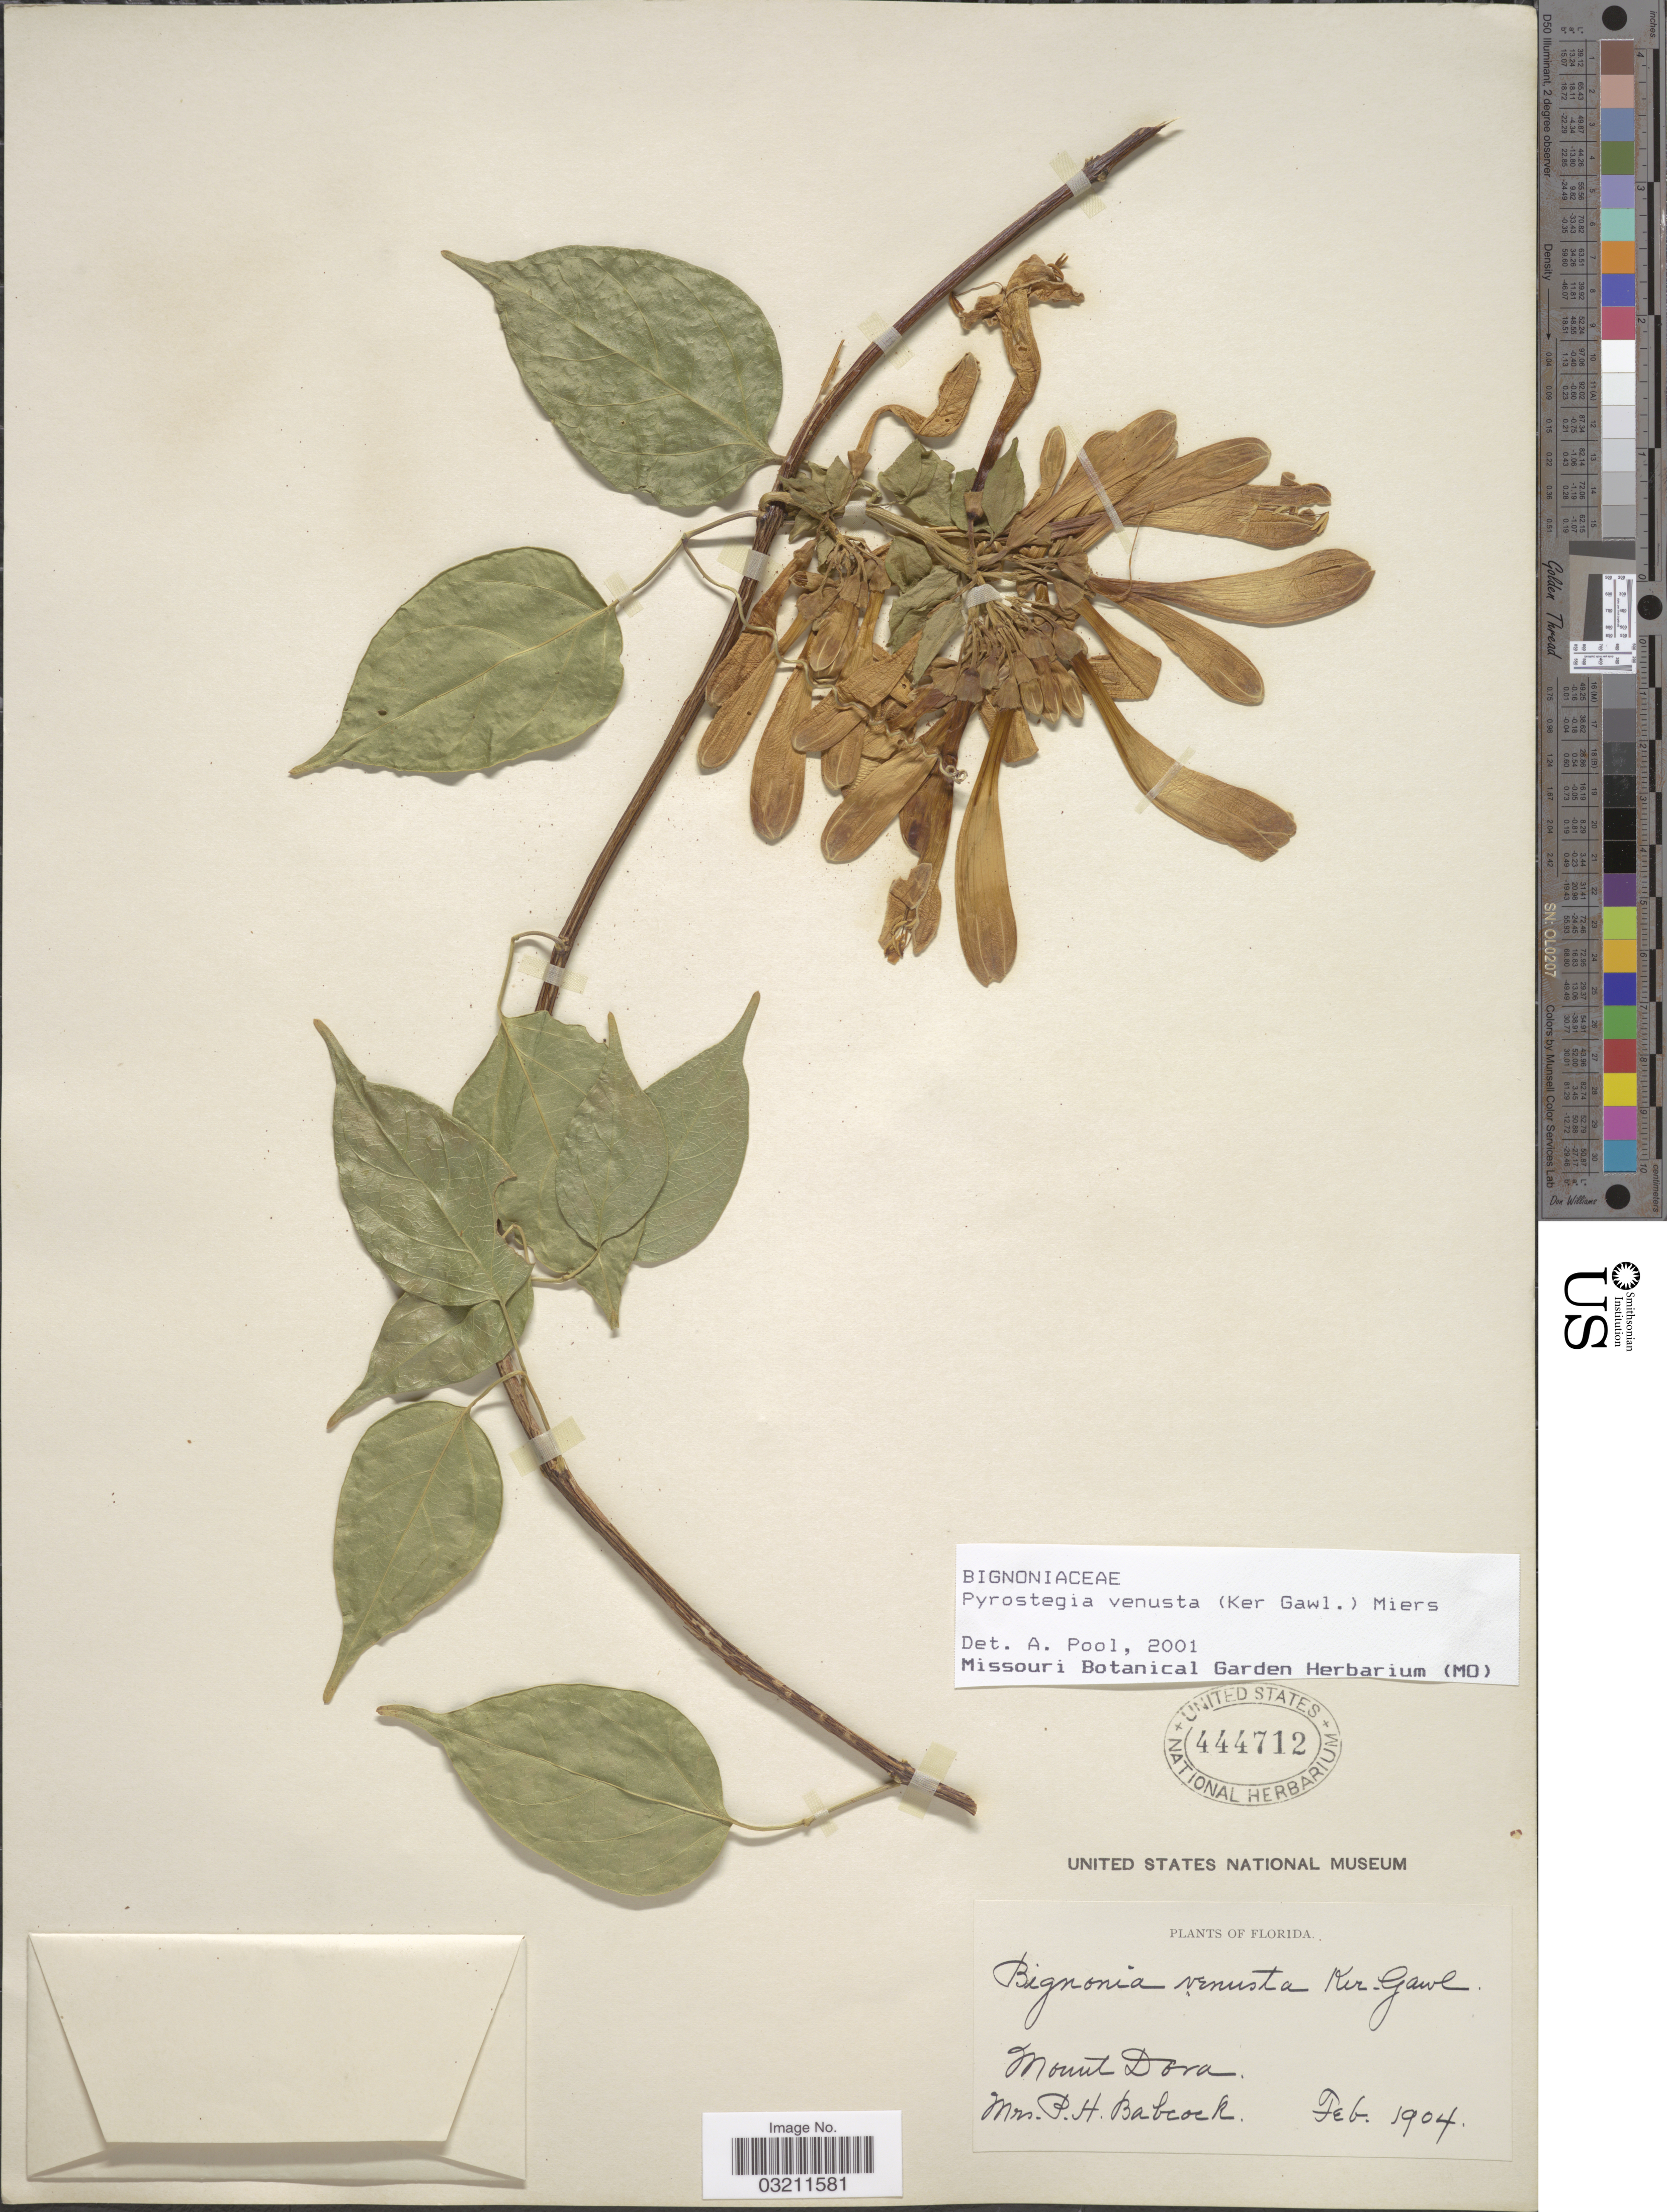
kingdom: Plantae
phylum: Tracheophyta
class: Magnoliopsida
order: Lamiales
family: Bignoniaceae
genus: Pyrostegia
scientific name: Pyrostegia venusta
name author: (Ker Gawl.) Miers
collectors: P. Babcock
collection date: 1904-02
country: United States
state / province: Florida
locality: Mount Dora.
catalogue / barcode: US 444712